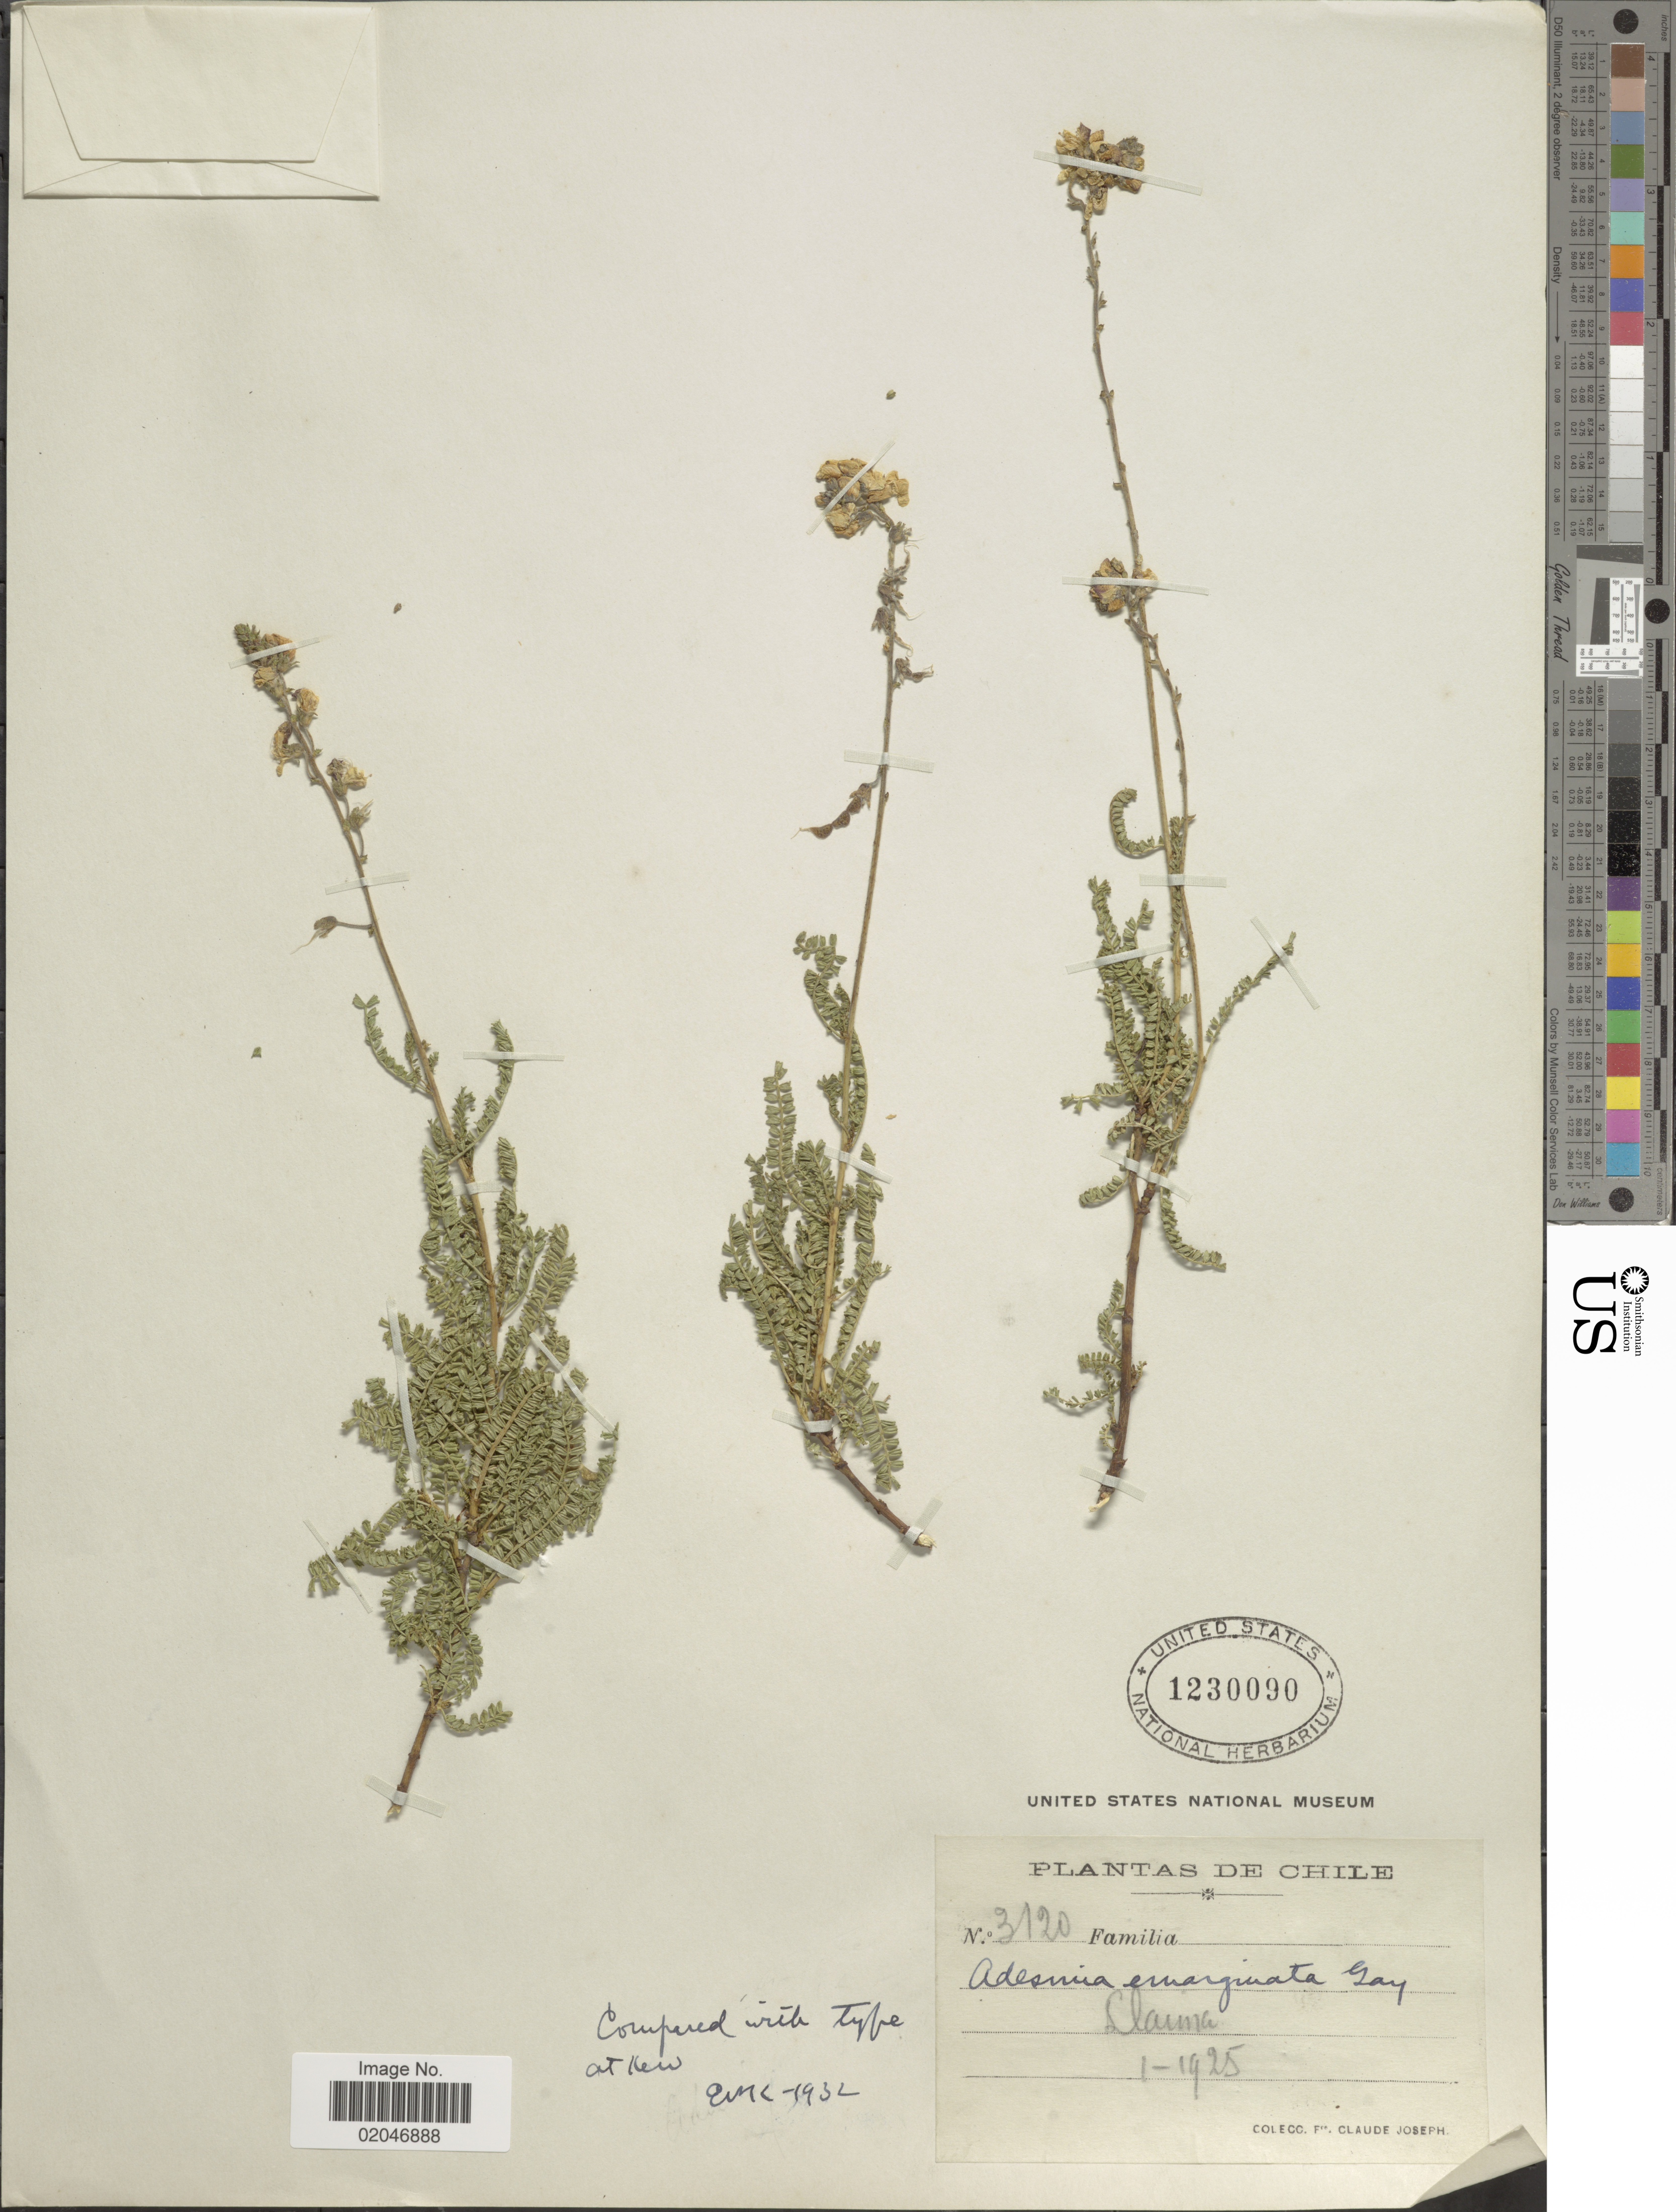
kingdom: Plantae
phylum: Tracheophyta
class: Magnoliopsida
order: Fabales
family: Fabaceae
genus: Adesmia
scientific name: Adesmia emarginata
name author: Clos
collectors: Bro. Claude-Joseph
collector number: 3120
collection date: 1925-01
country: Chile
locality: Llaima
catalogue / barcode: US 1230090